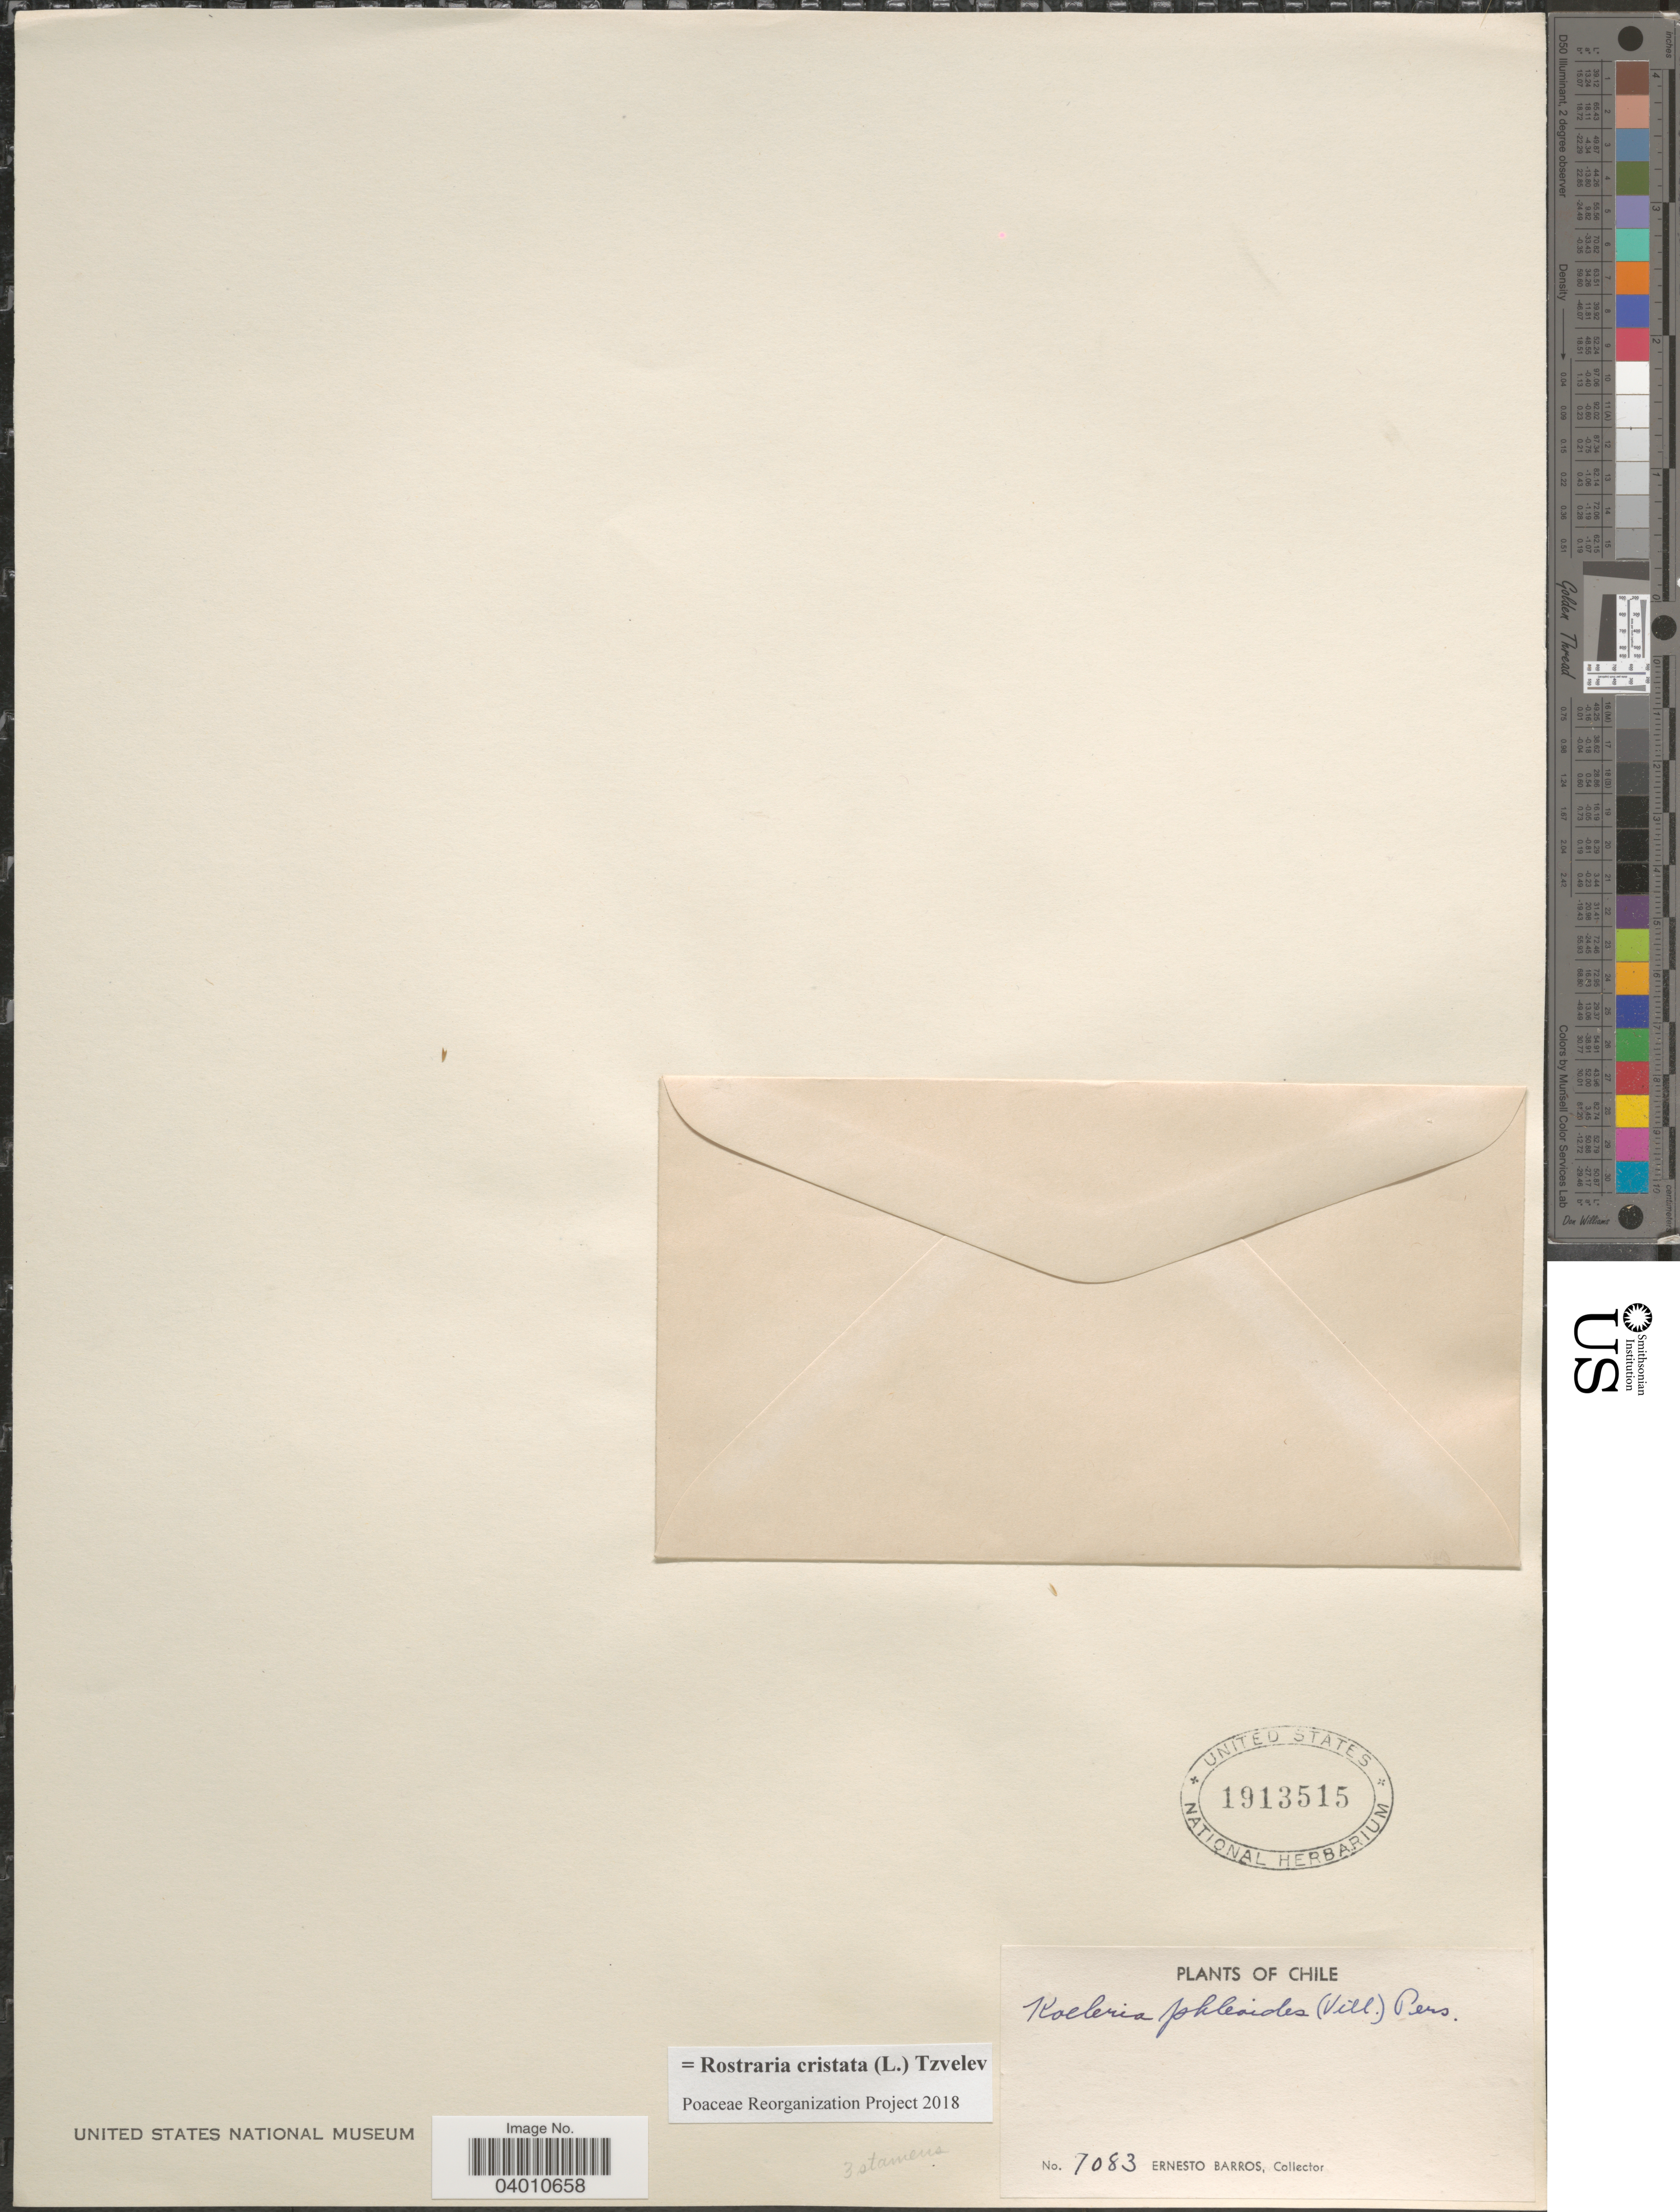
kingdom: Plantae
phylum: Tracheophyta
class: Liliopsida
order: Poales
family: Poaceae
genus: Rostraria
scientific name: Rostraria cristata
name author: (L.) Tzvelev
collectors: E. Barros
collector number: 7083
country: Chile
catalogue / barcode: US 1913515